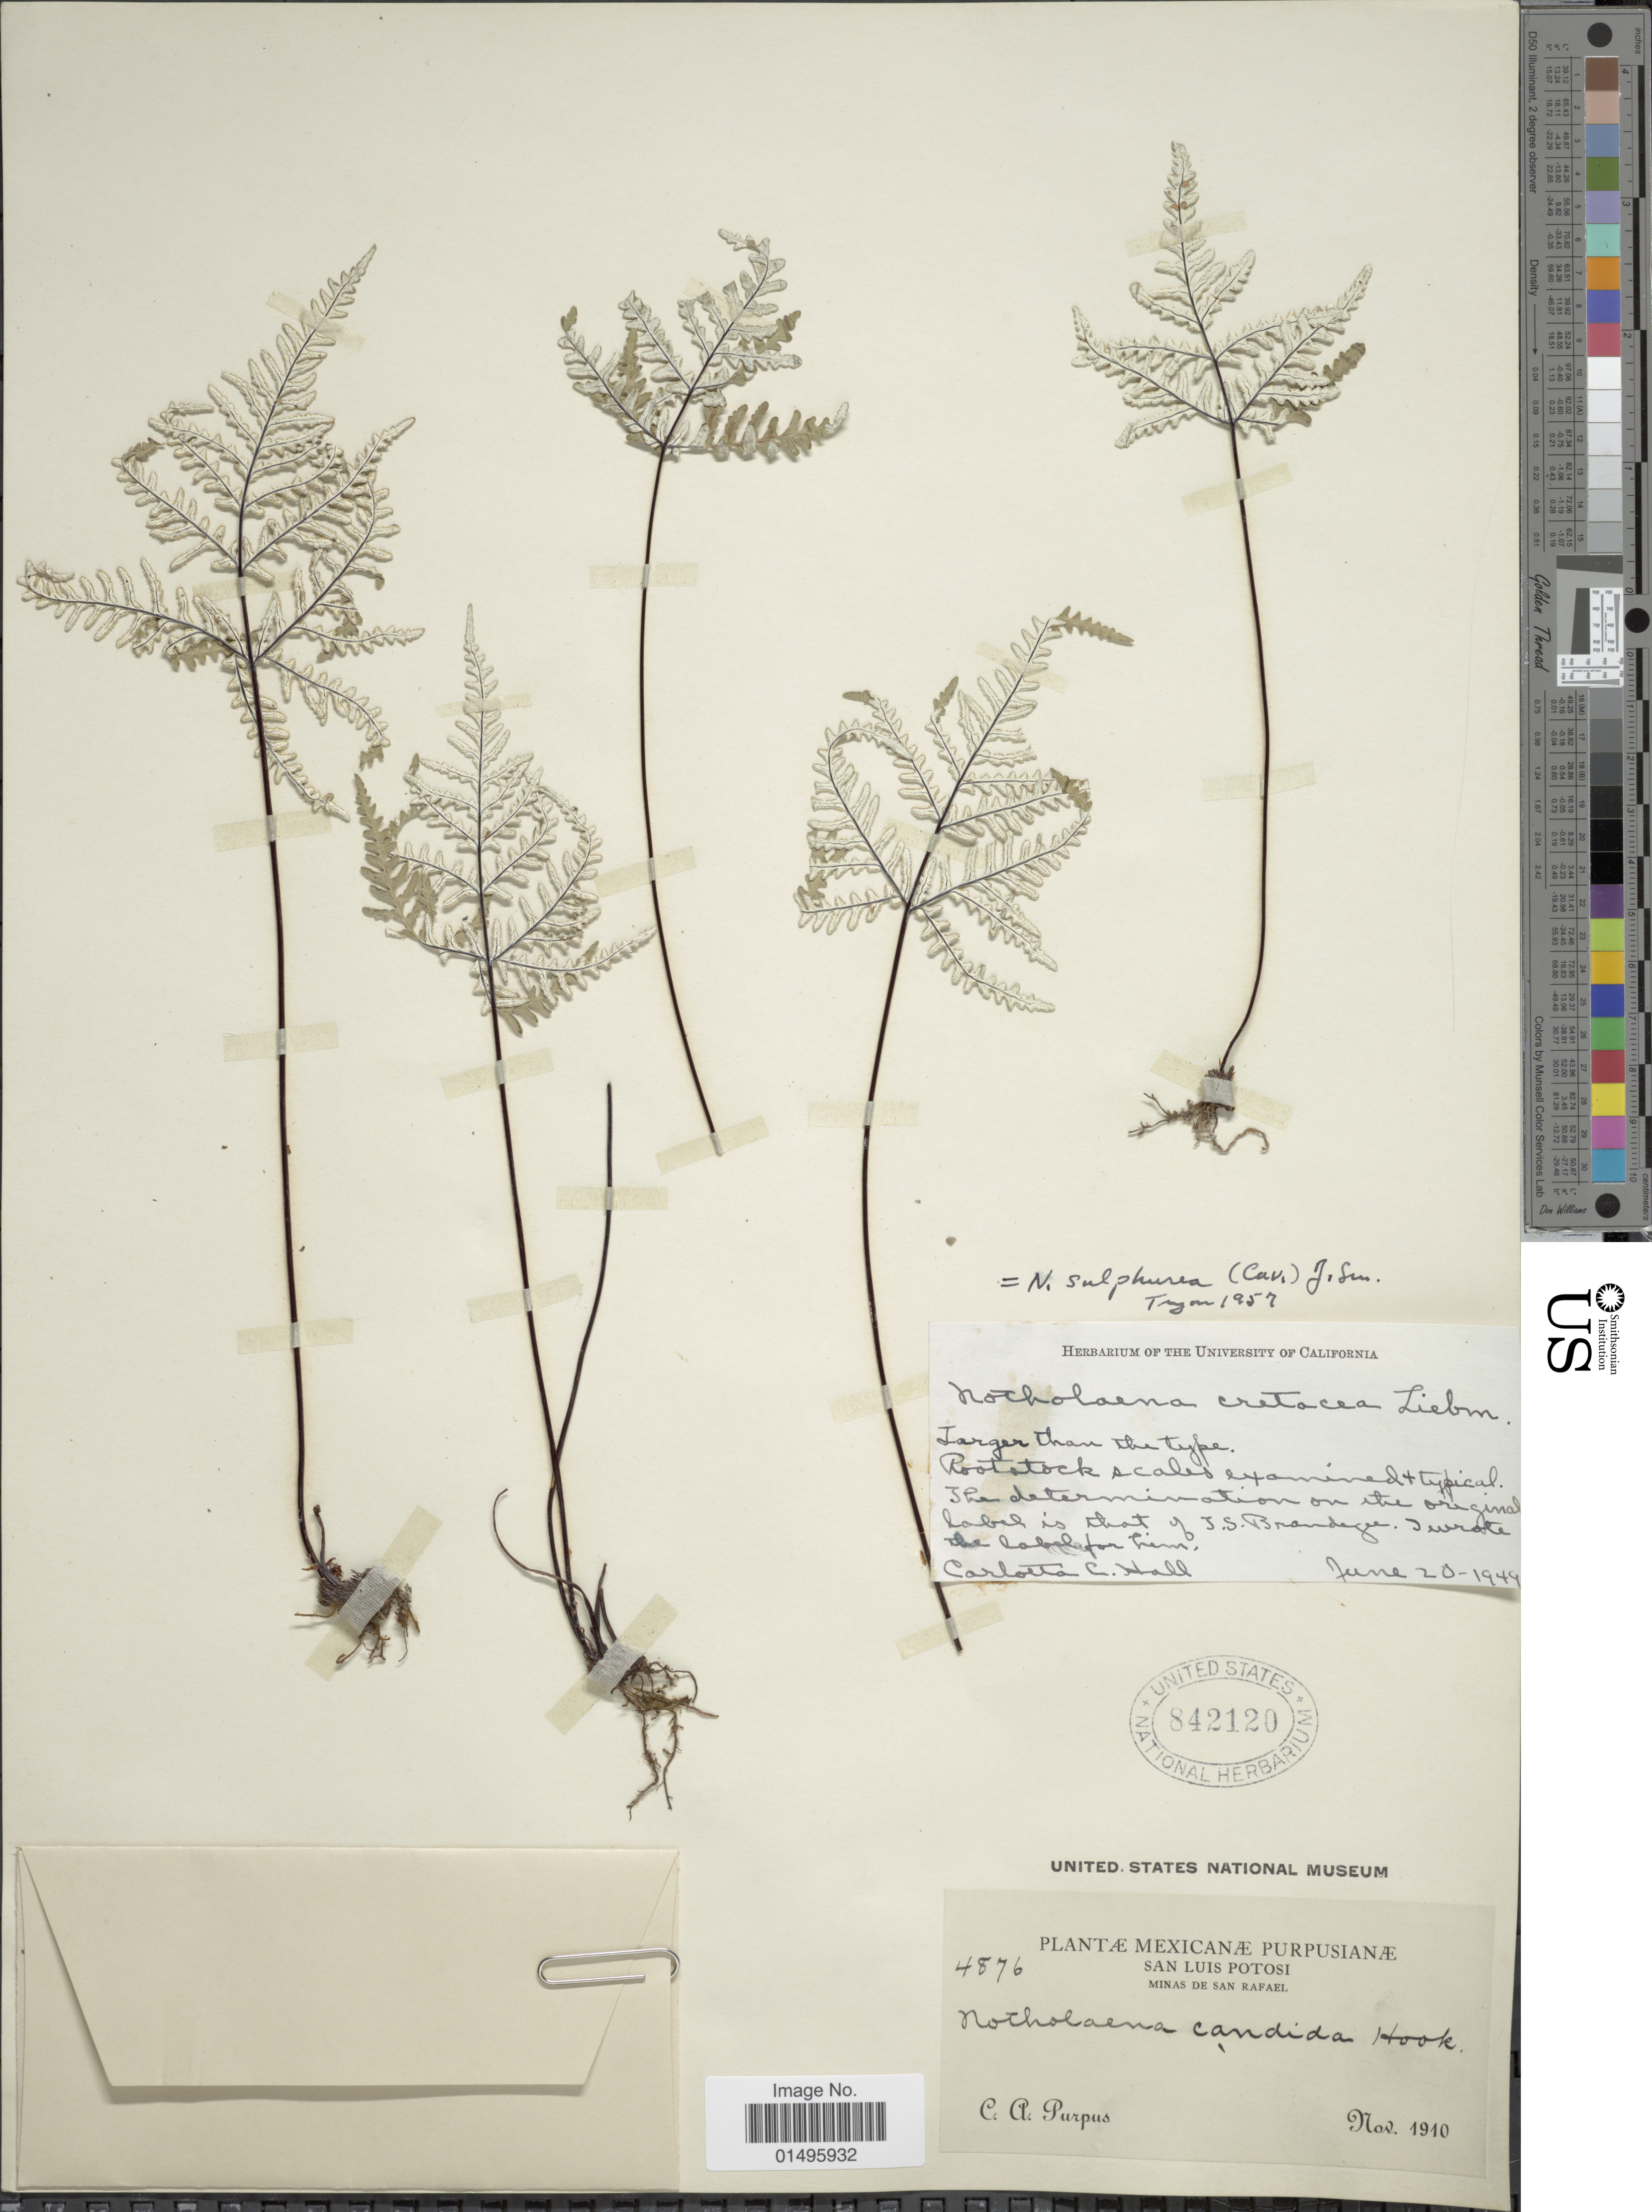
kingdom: Plantae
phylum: Tracheophyta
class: Polypodiopsida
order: Polypodiales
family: Pteridaceae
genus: Notholaena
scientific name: Notholaena sulphurea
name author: (Cav.) Small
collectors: C. C. Hall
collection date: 1949-06-20